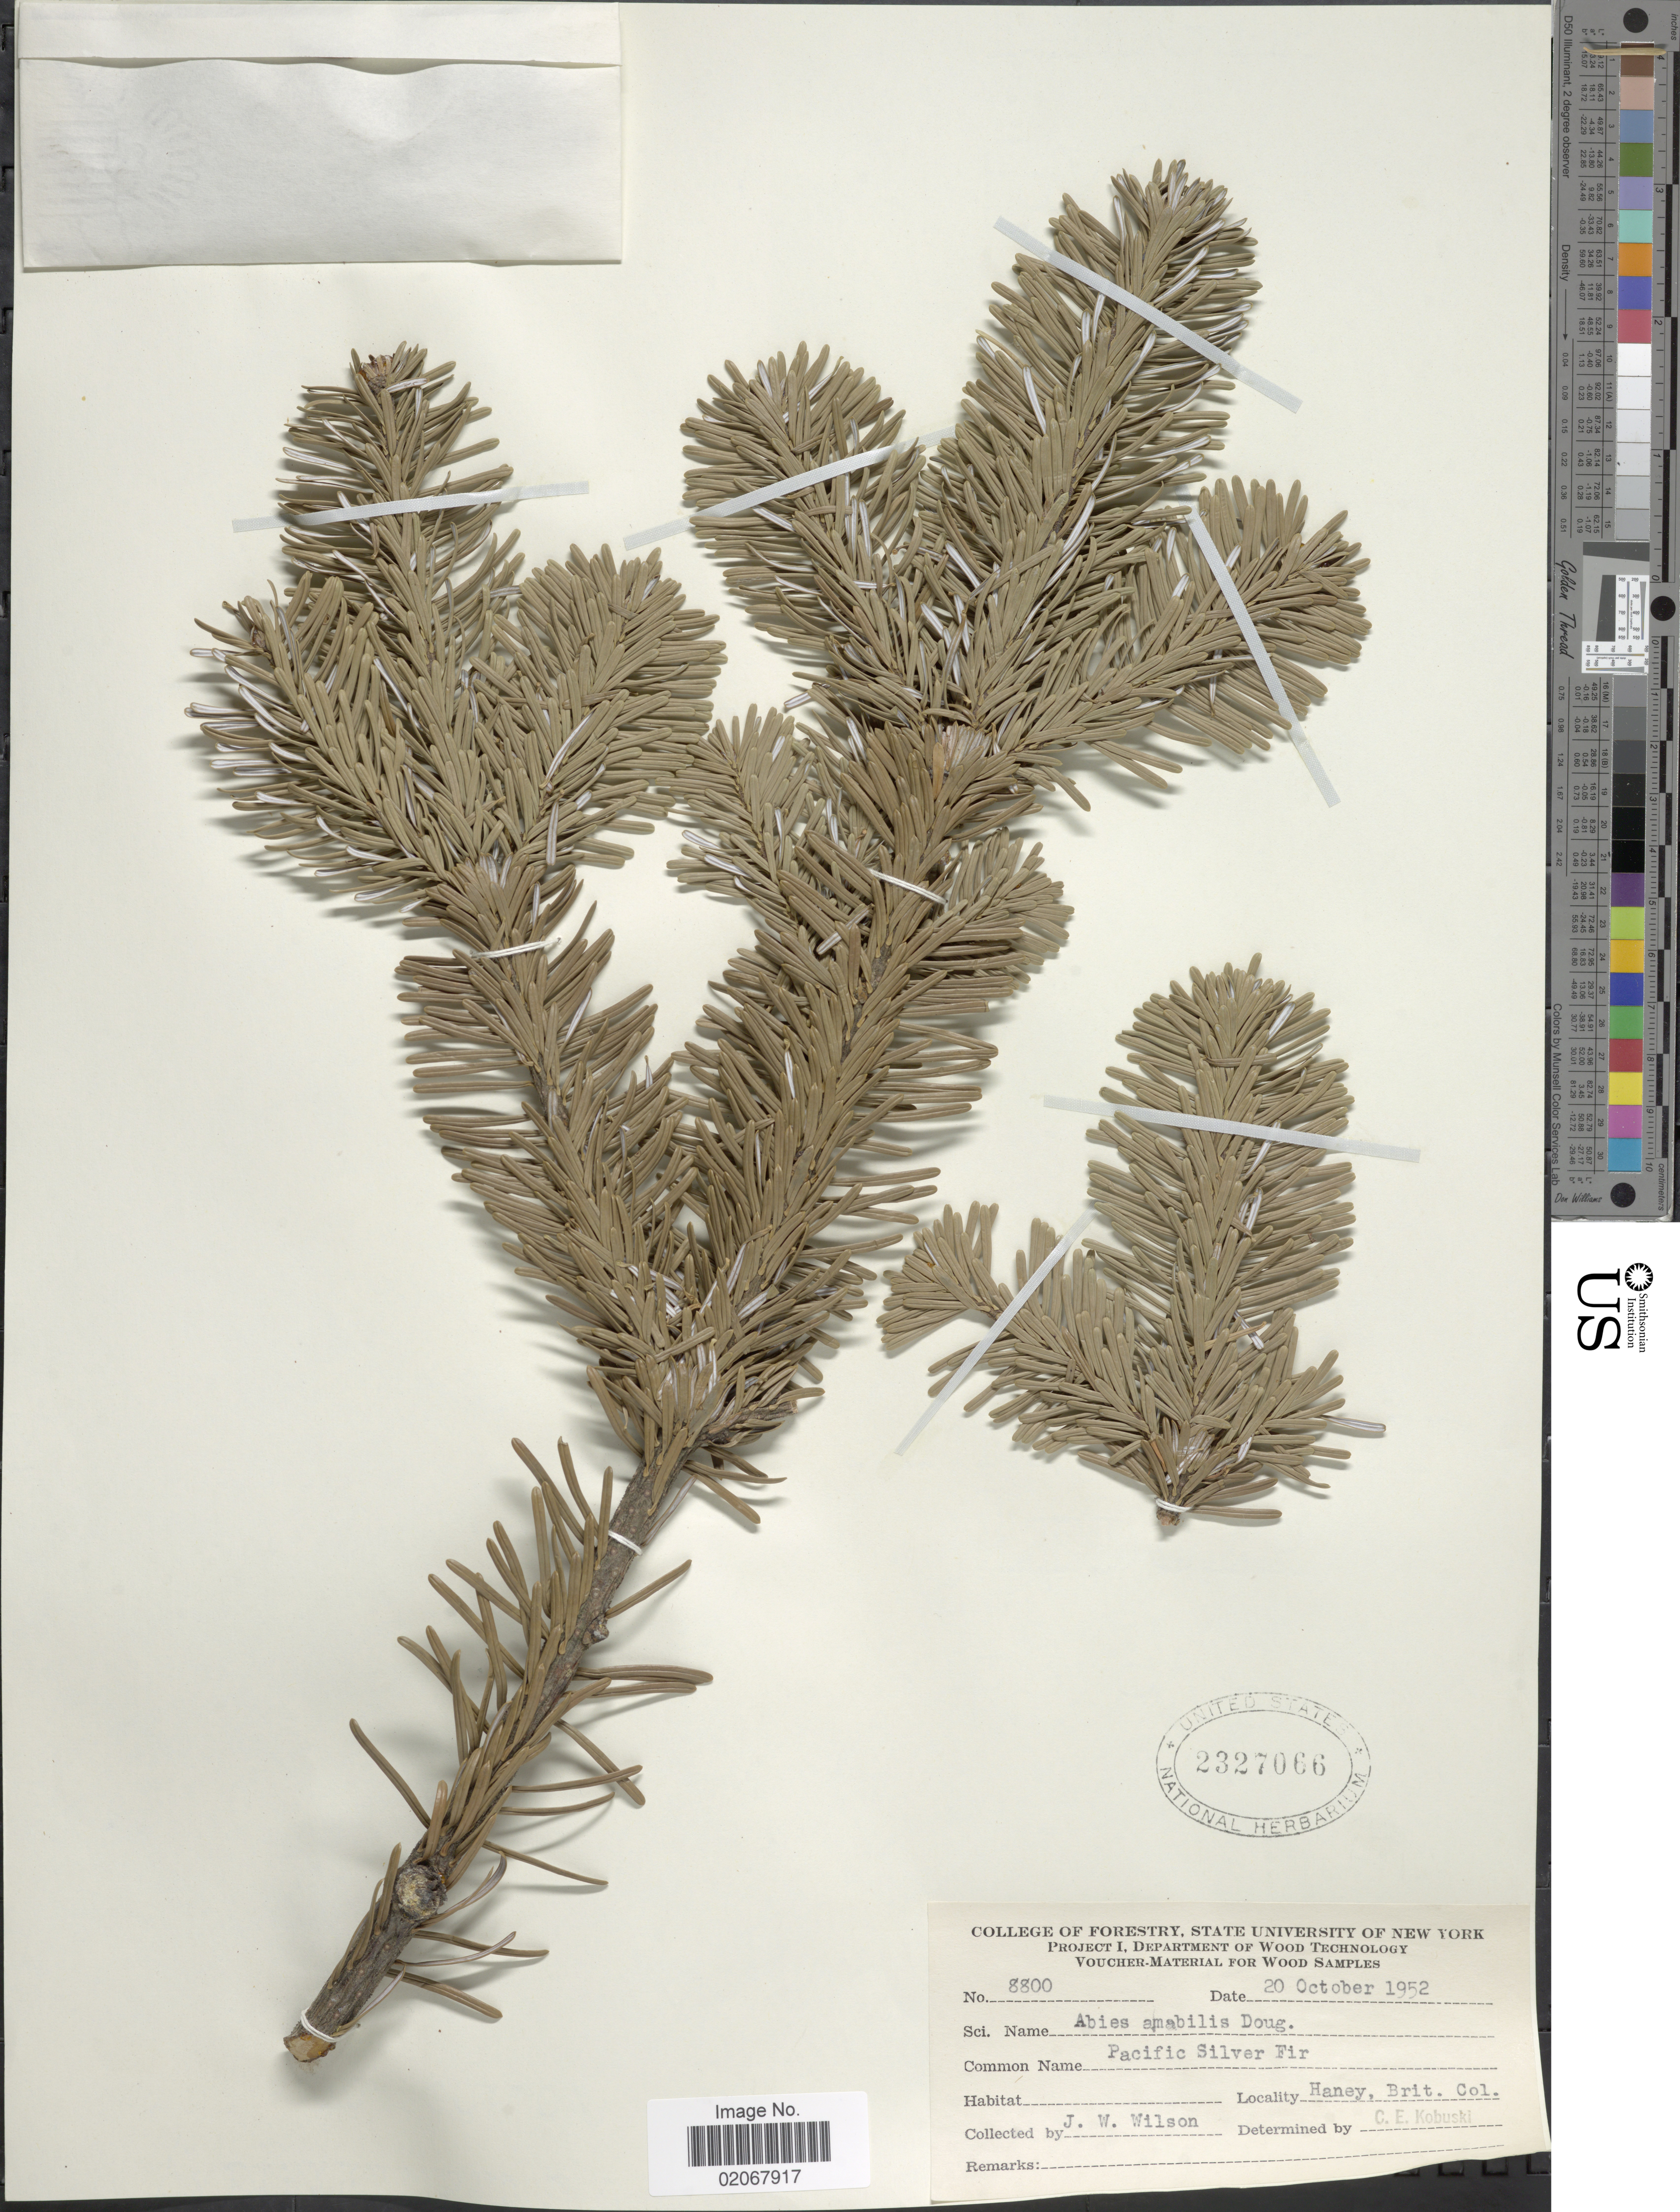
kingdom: Plantae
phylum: Tracheophyta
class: Pinopsida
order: Pinales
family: Pinaceae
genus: Abies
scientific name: Abies amabilis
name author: Douglas ex J. Forbes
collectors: J. Wilson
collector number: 8800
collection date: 1952-10-20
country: United States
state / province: Colorado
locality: Haney,Brit.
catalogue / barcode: US 2327066